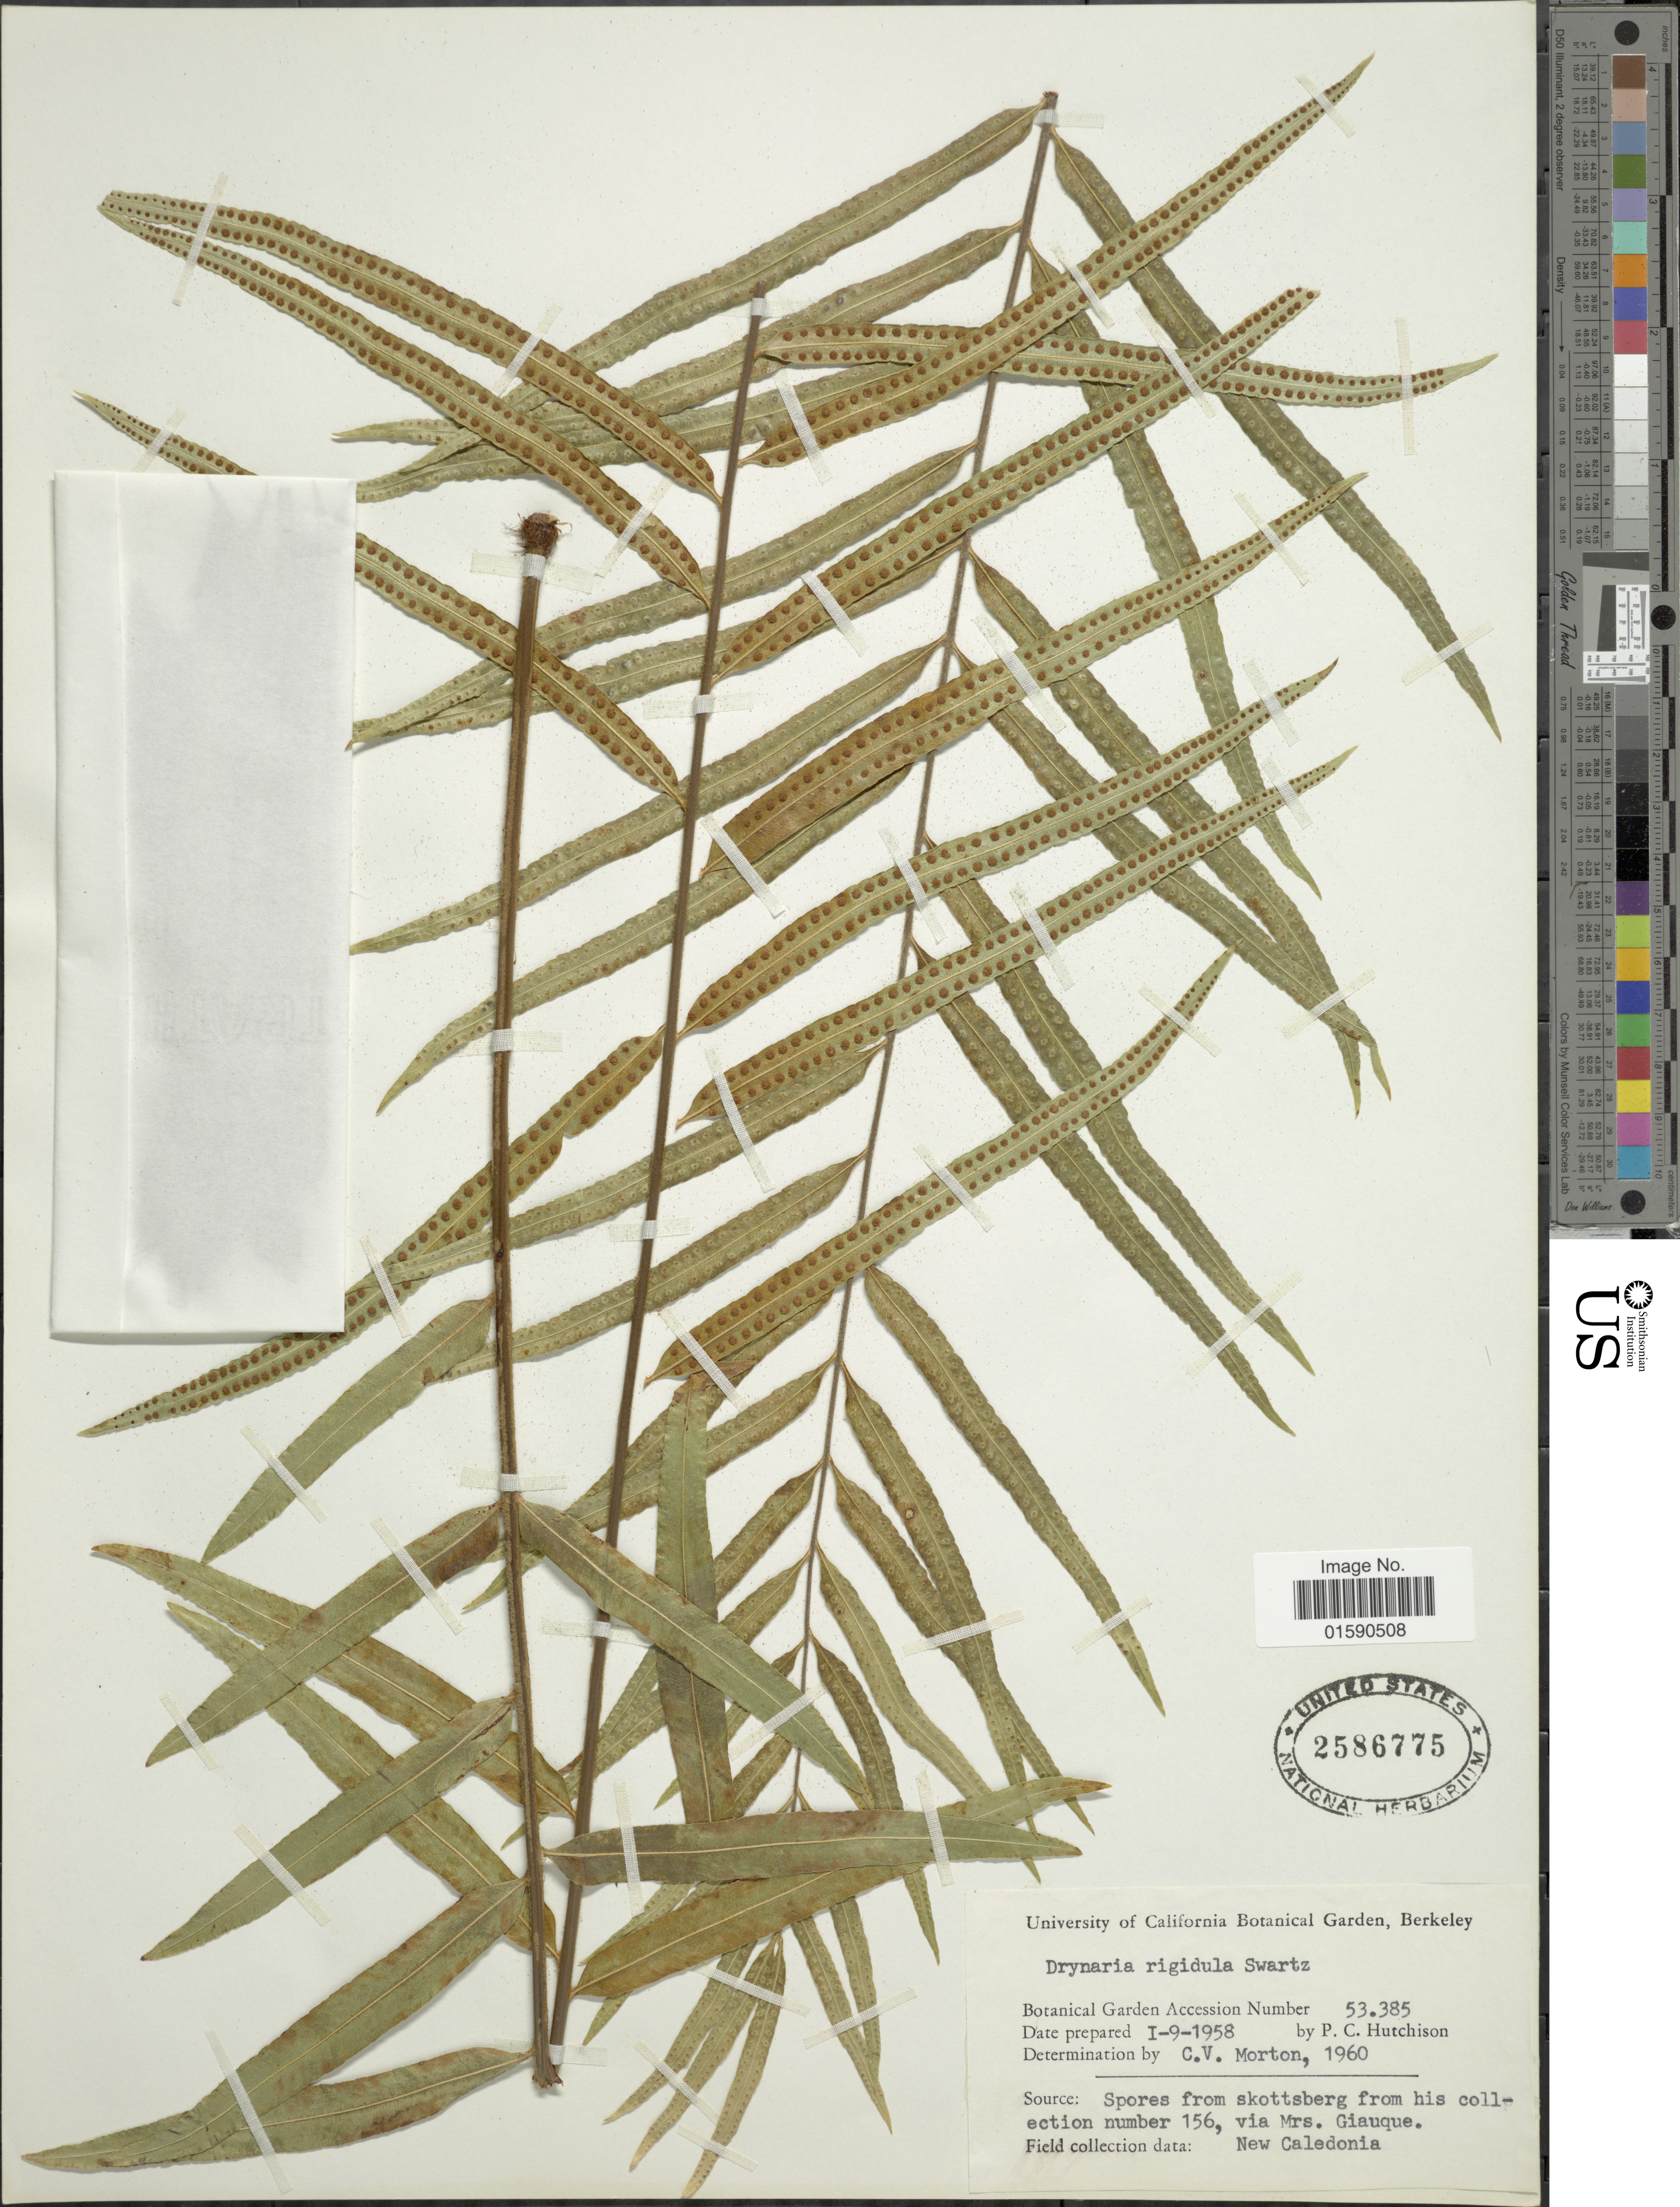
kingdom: Plantae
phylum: Tracheophyta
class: Polypodiopsida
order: Polypodiales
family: Polypodiaceae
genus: Drynaria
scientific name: Drynaria rigidula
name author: (Sw.) Bedd.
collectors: P. C. Hutchison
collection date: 1958-01-09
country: United States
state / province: California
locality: University of California Botanical gardens, Berckley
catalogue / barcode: US 2586775